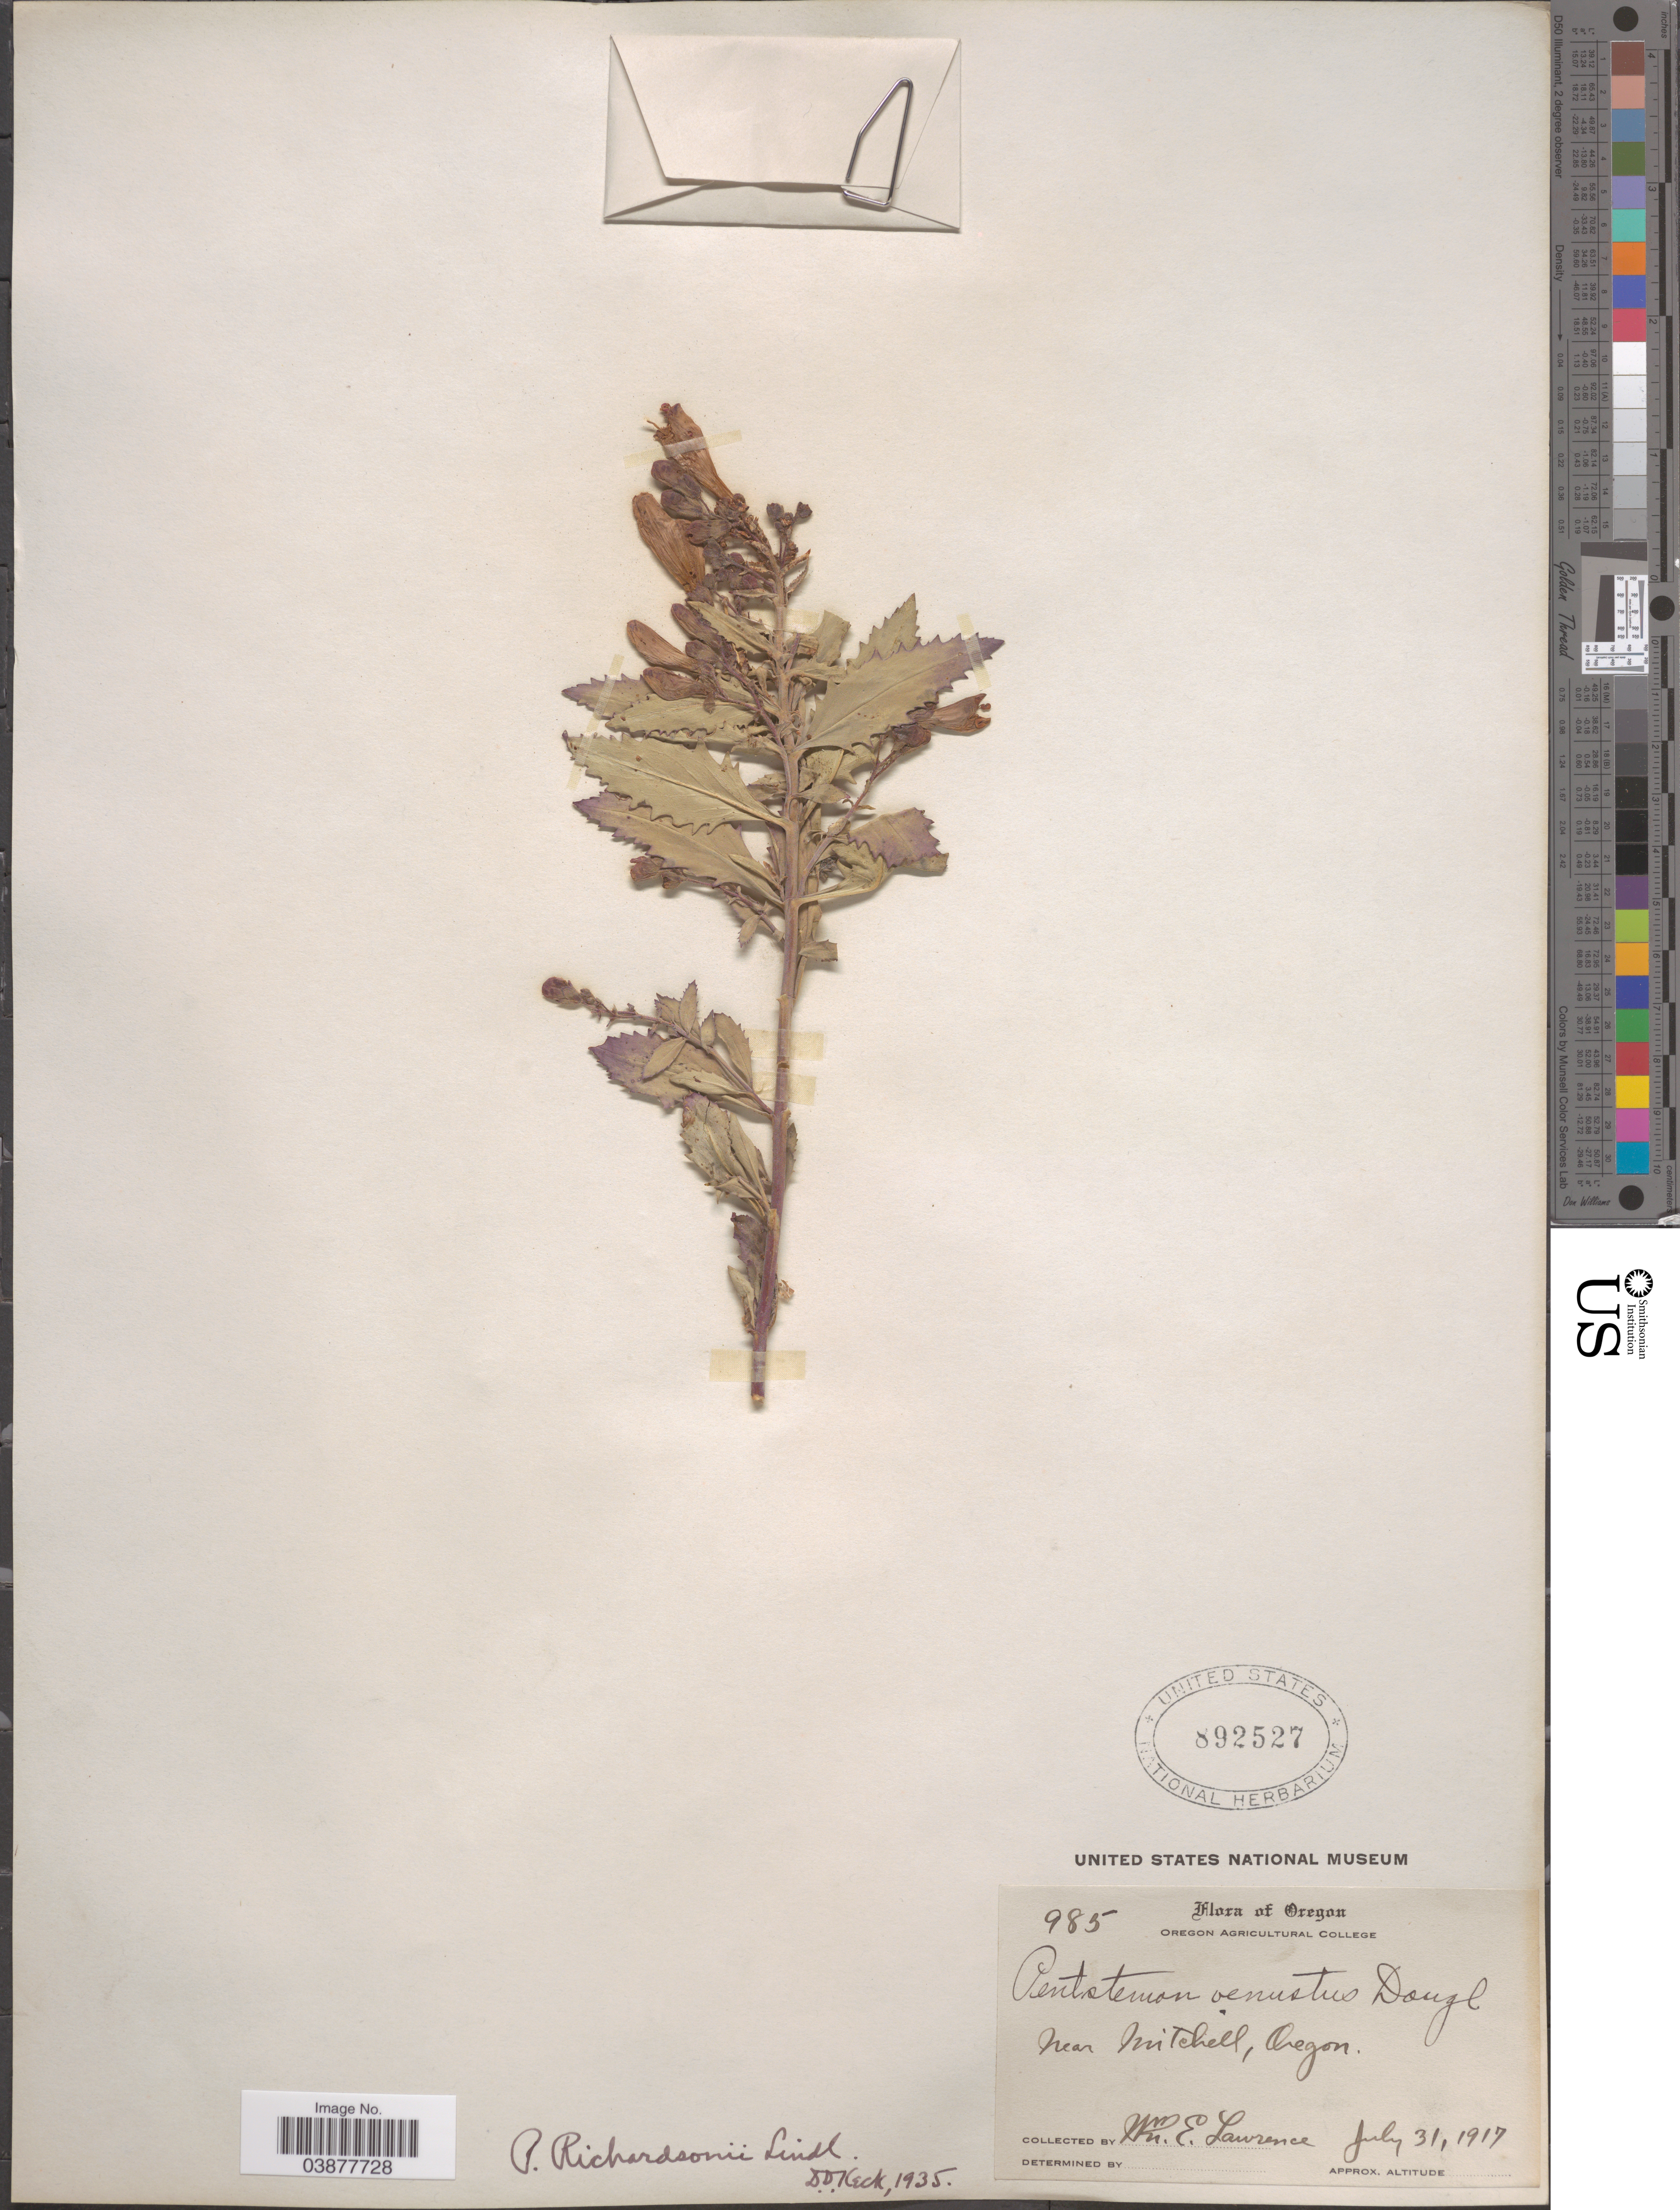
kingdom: Plantae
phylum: Tracheophyta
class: Magnoliopsida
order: Lamiales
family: Plantaginaceae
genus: Penstemon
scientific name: Penstemon richardsonii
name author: Douglas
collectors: W. Lawrence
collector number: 985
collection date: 1917-07-31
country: United States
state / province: Oregon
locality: Near Mitchell.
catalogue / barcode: US 892527